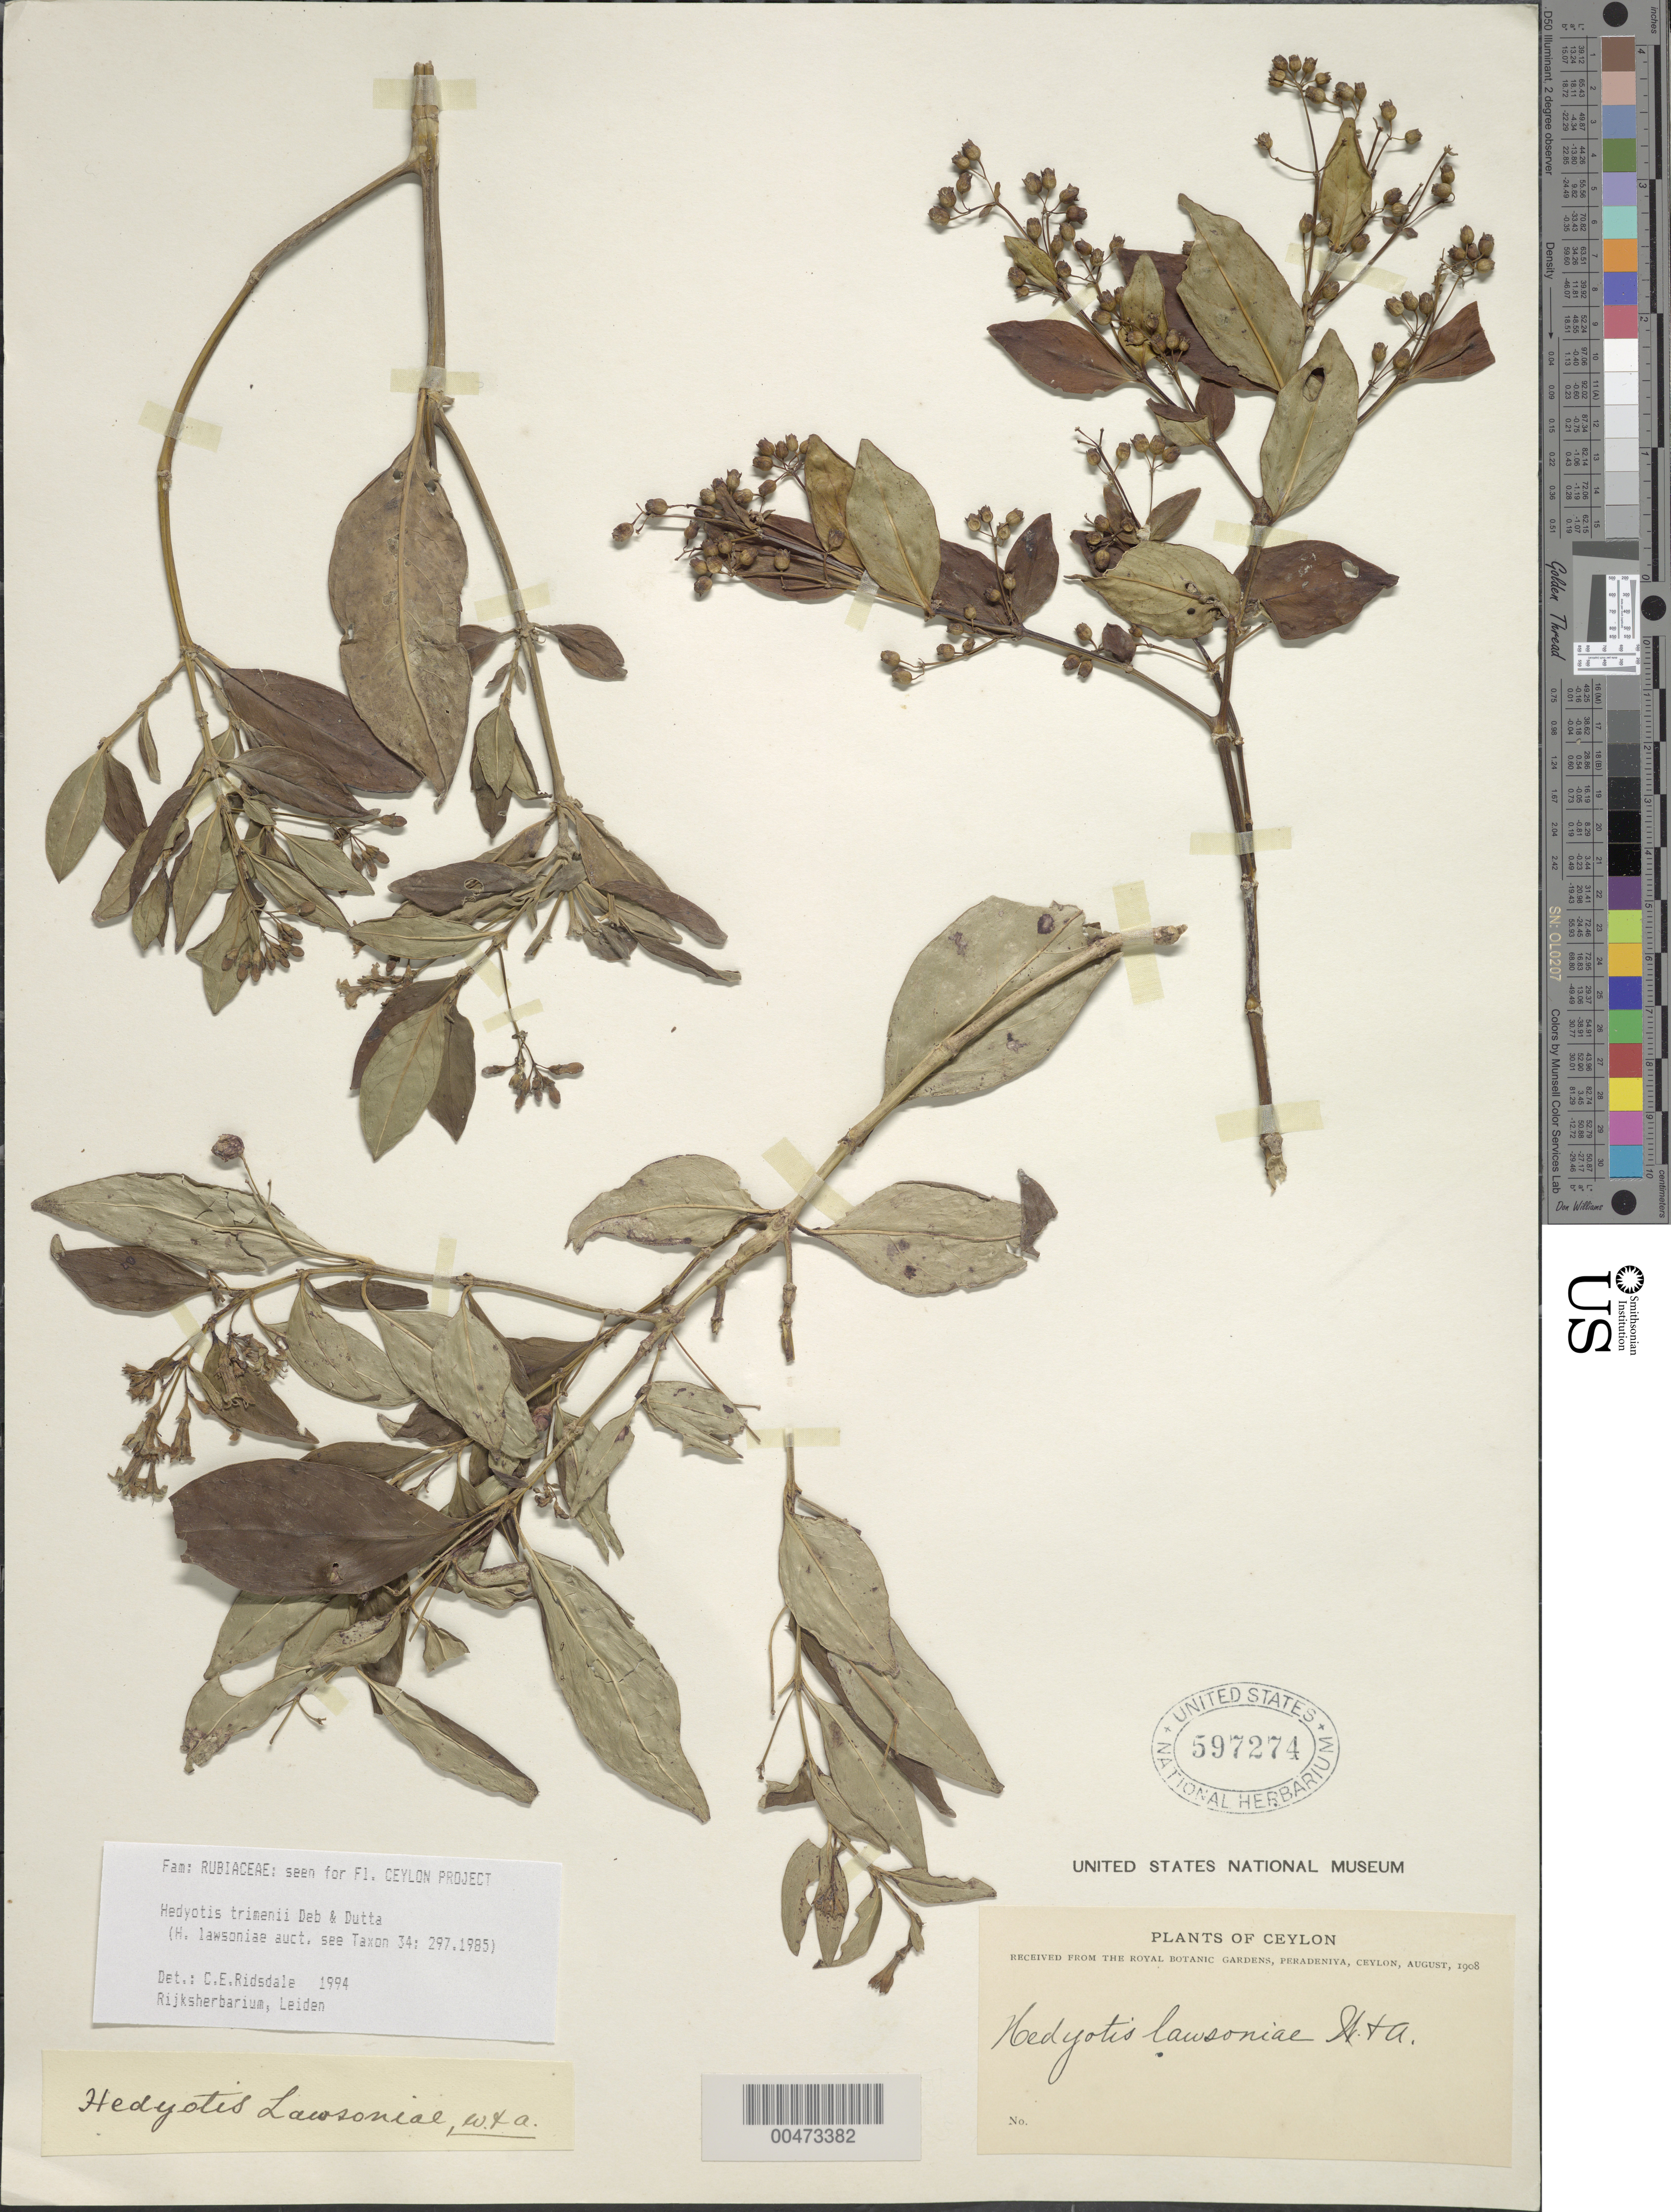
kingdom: Plantae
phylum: Tracheophyta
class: Magnoliopsida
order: Gentianales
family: Rubiaceae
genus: Hedyotis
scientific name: Hedyotis trimenii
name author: Deb & R. Dutta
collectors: C. Royal Botanical Gardens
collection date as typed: Aug 1908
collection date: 1908-08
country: Sri Lanka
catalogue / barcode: US 597274